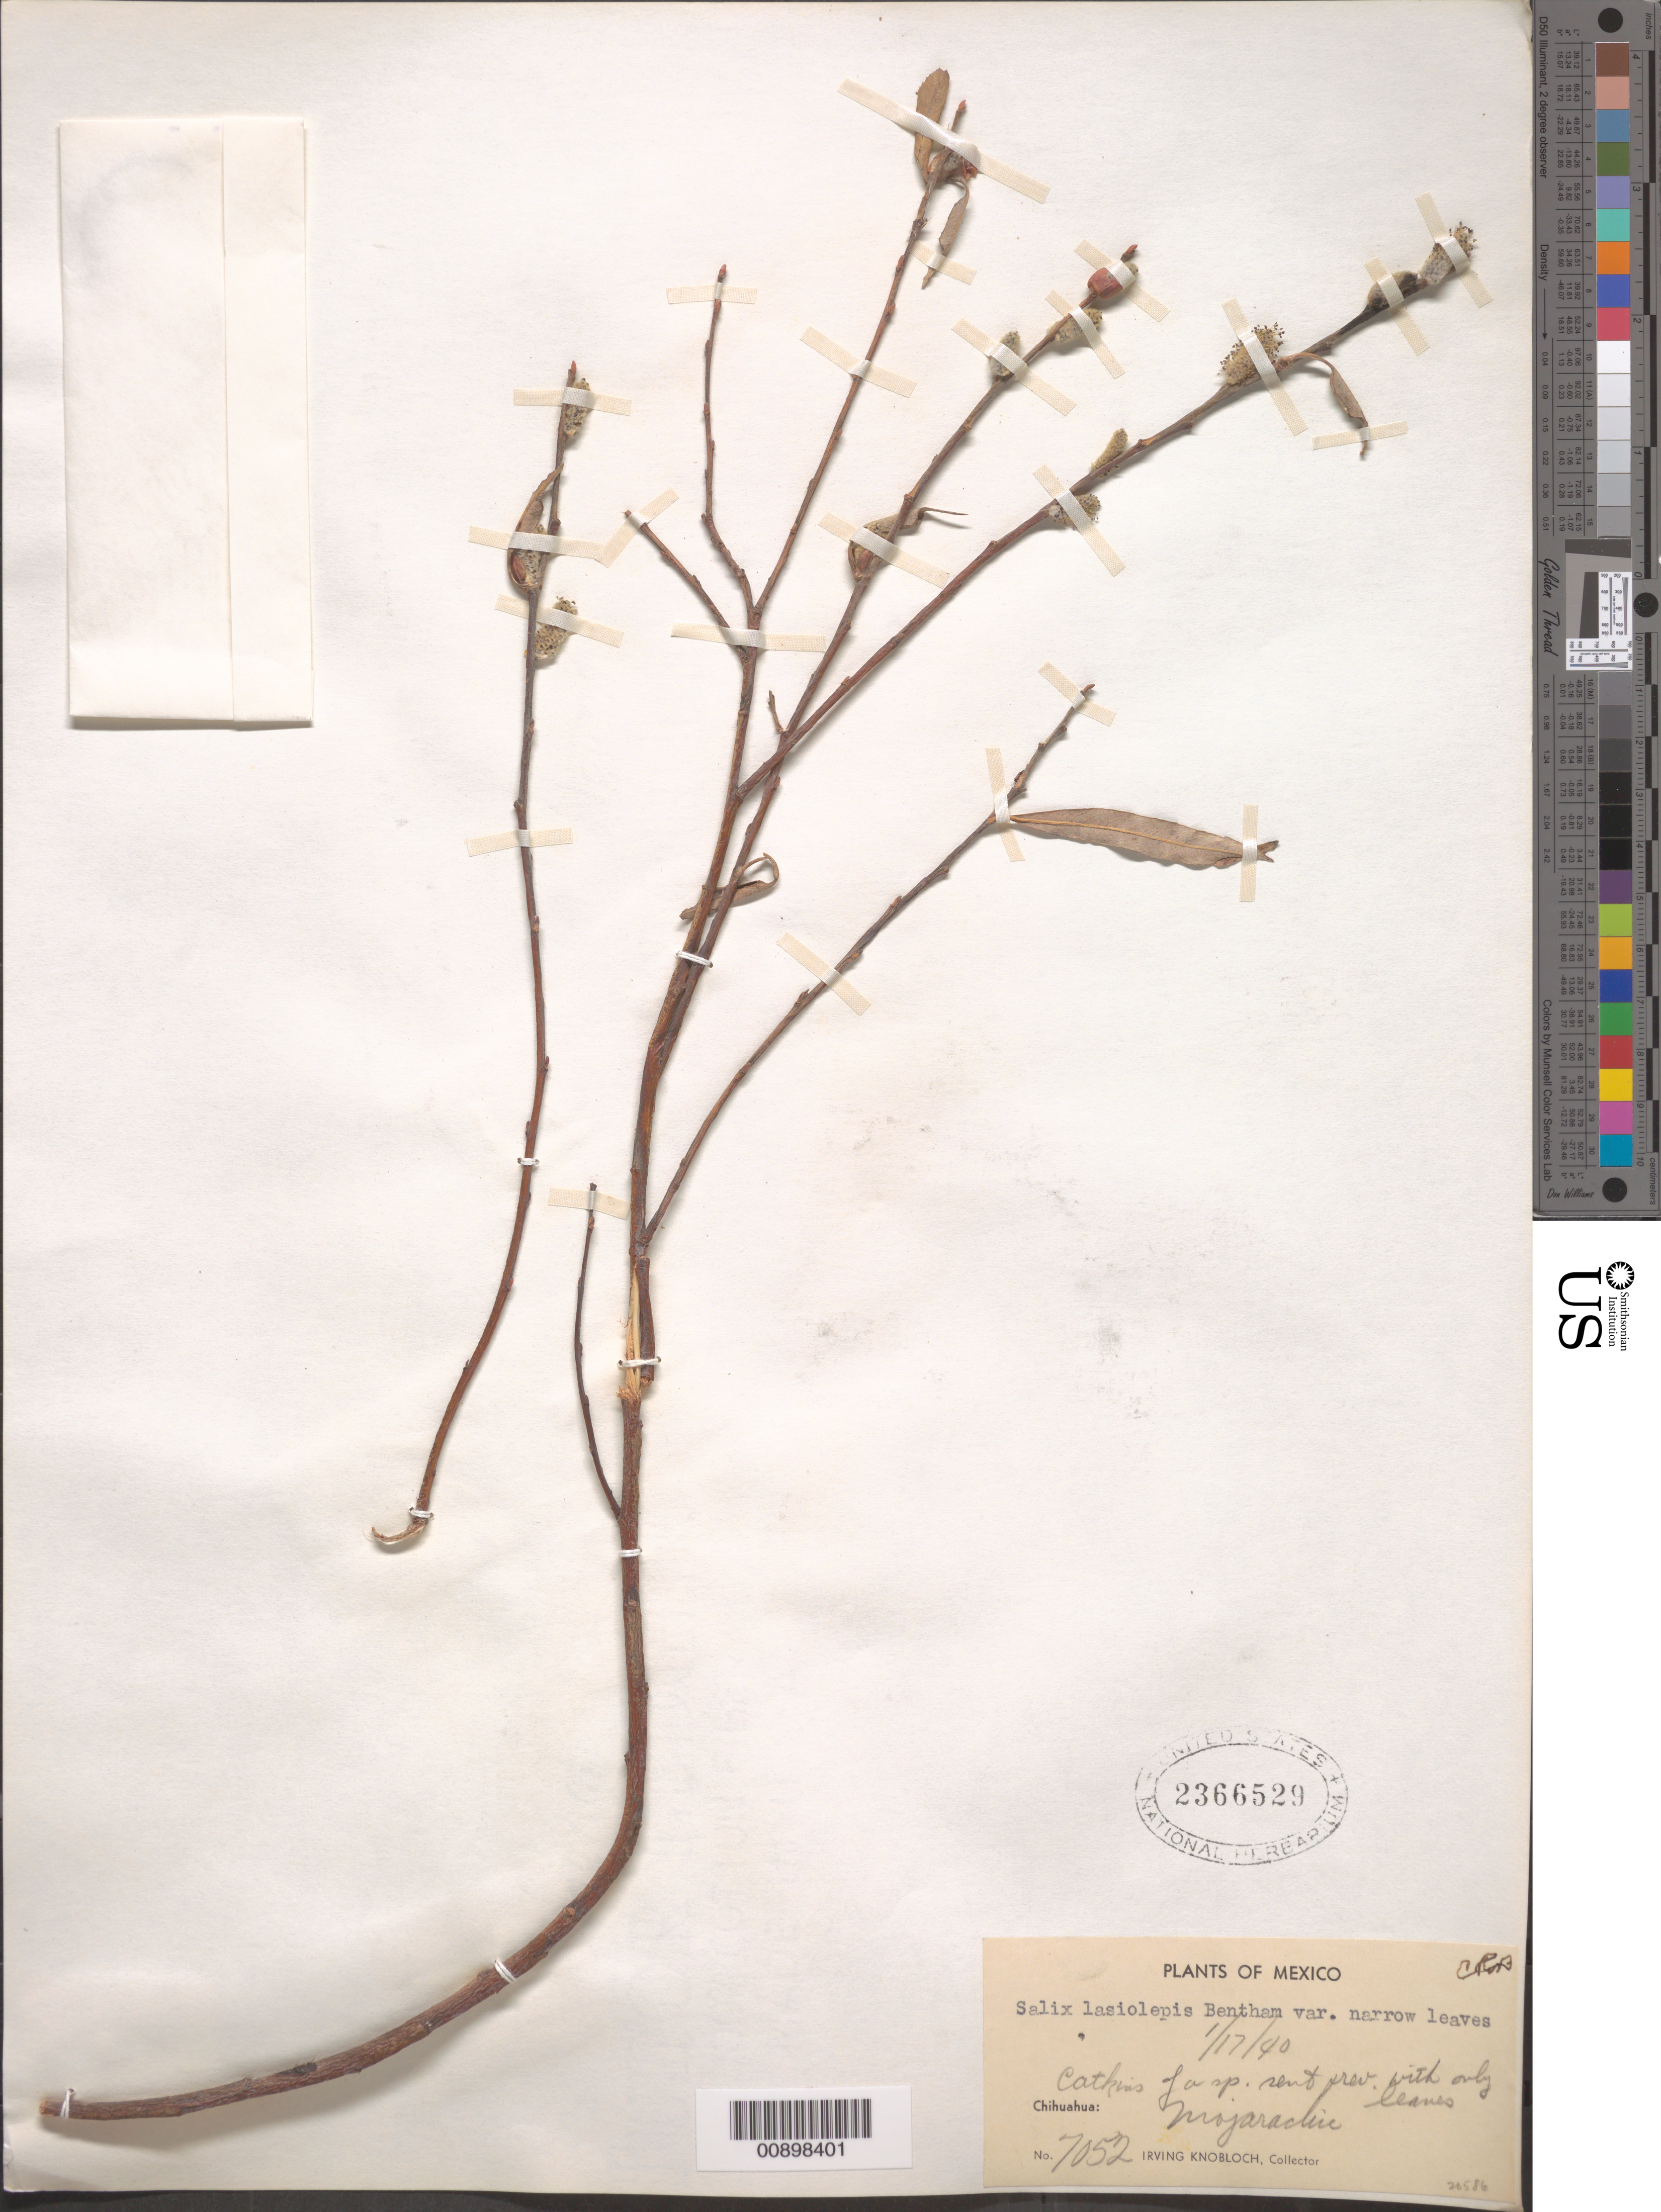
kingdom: Plantae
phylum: Tracheophyta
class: Magnoliopsida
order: Malpighiales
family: Salicaceae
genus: Salix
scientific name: Salix lasiolepis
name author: Benth.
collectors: I. W. Knobloch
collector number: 7052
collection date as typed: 17 Jan 1940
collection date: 1940-01-17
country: Mexico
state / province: Chihuahua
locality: Chihuahua: Mojarachic.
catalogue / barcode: US 2366529